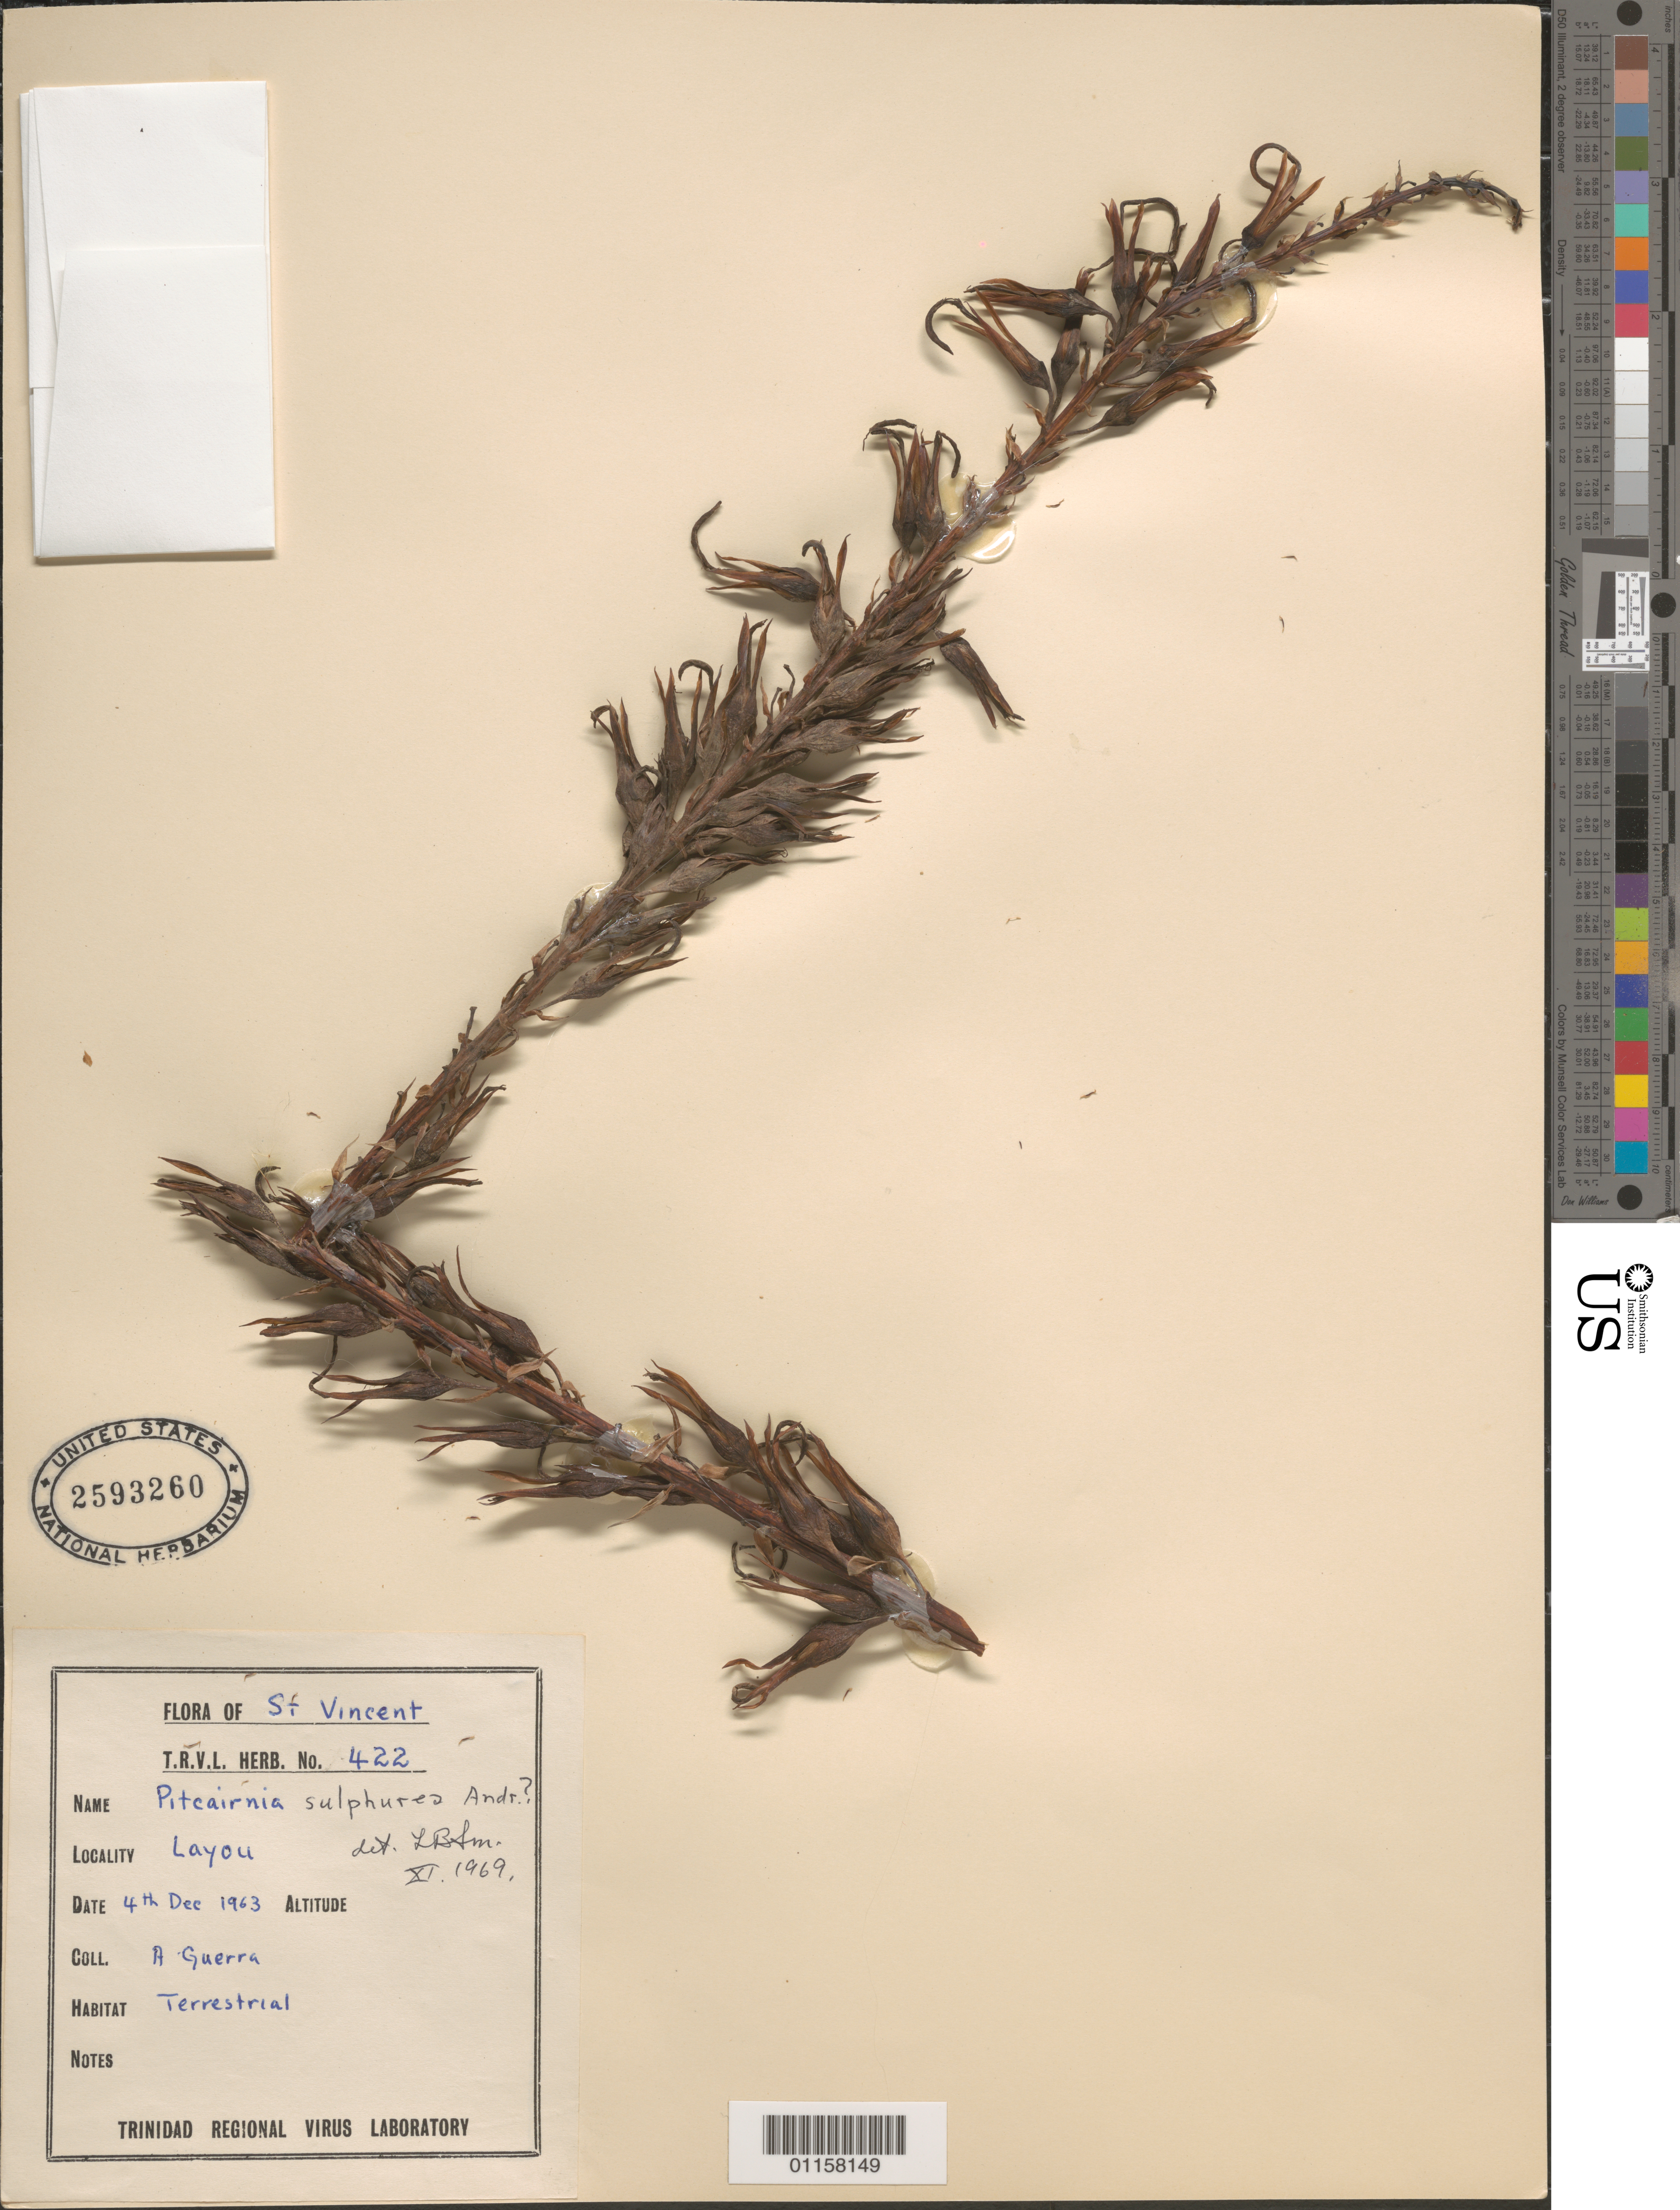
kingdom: Plantae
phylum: Tracheophyta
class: Liliopsida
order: Poales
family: Bromeliaceae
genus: Pitcairnia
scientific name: Pitcairnia sulphurea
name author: Andrews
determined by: Smith, Lyman B., (US), NMNH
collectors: A. Guerra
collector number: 422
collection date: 1963-12-04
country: St. Vincent - Grenadines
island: St. Vincent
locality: Layou.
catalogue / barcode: US 2593260